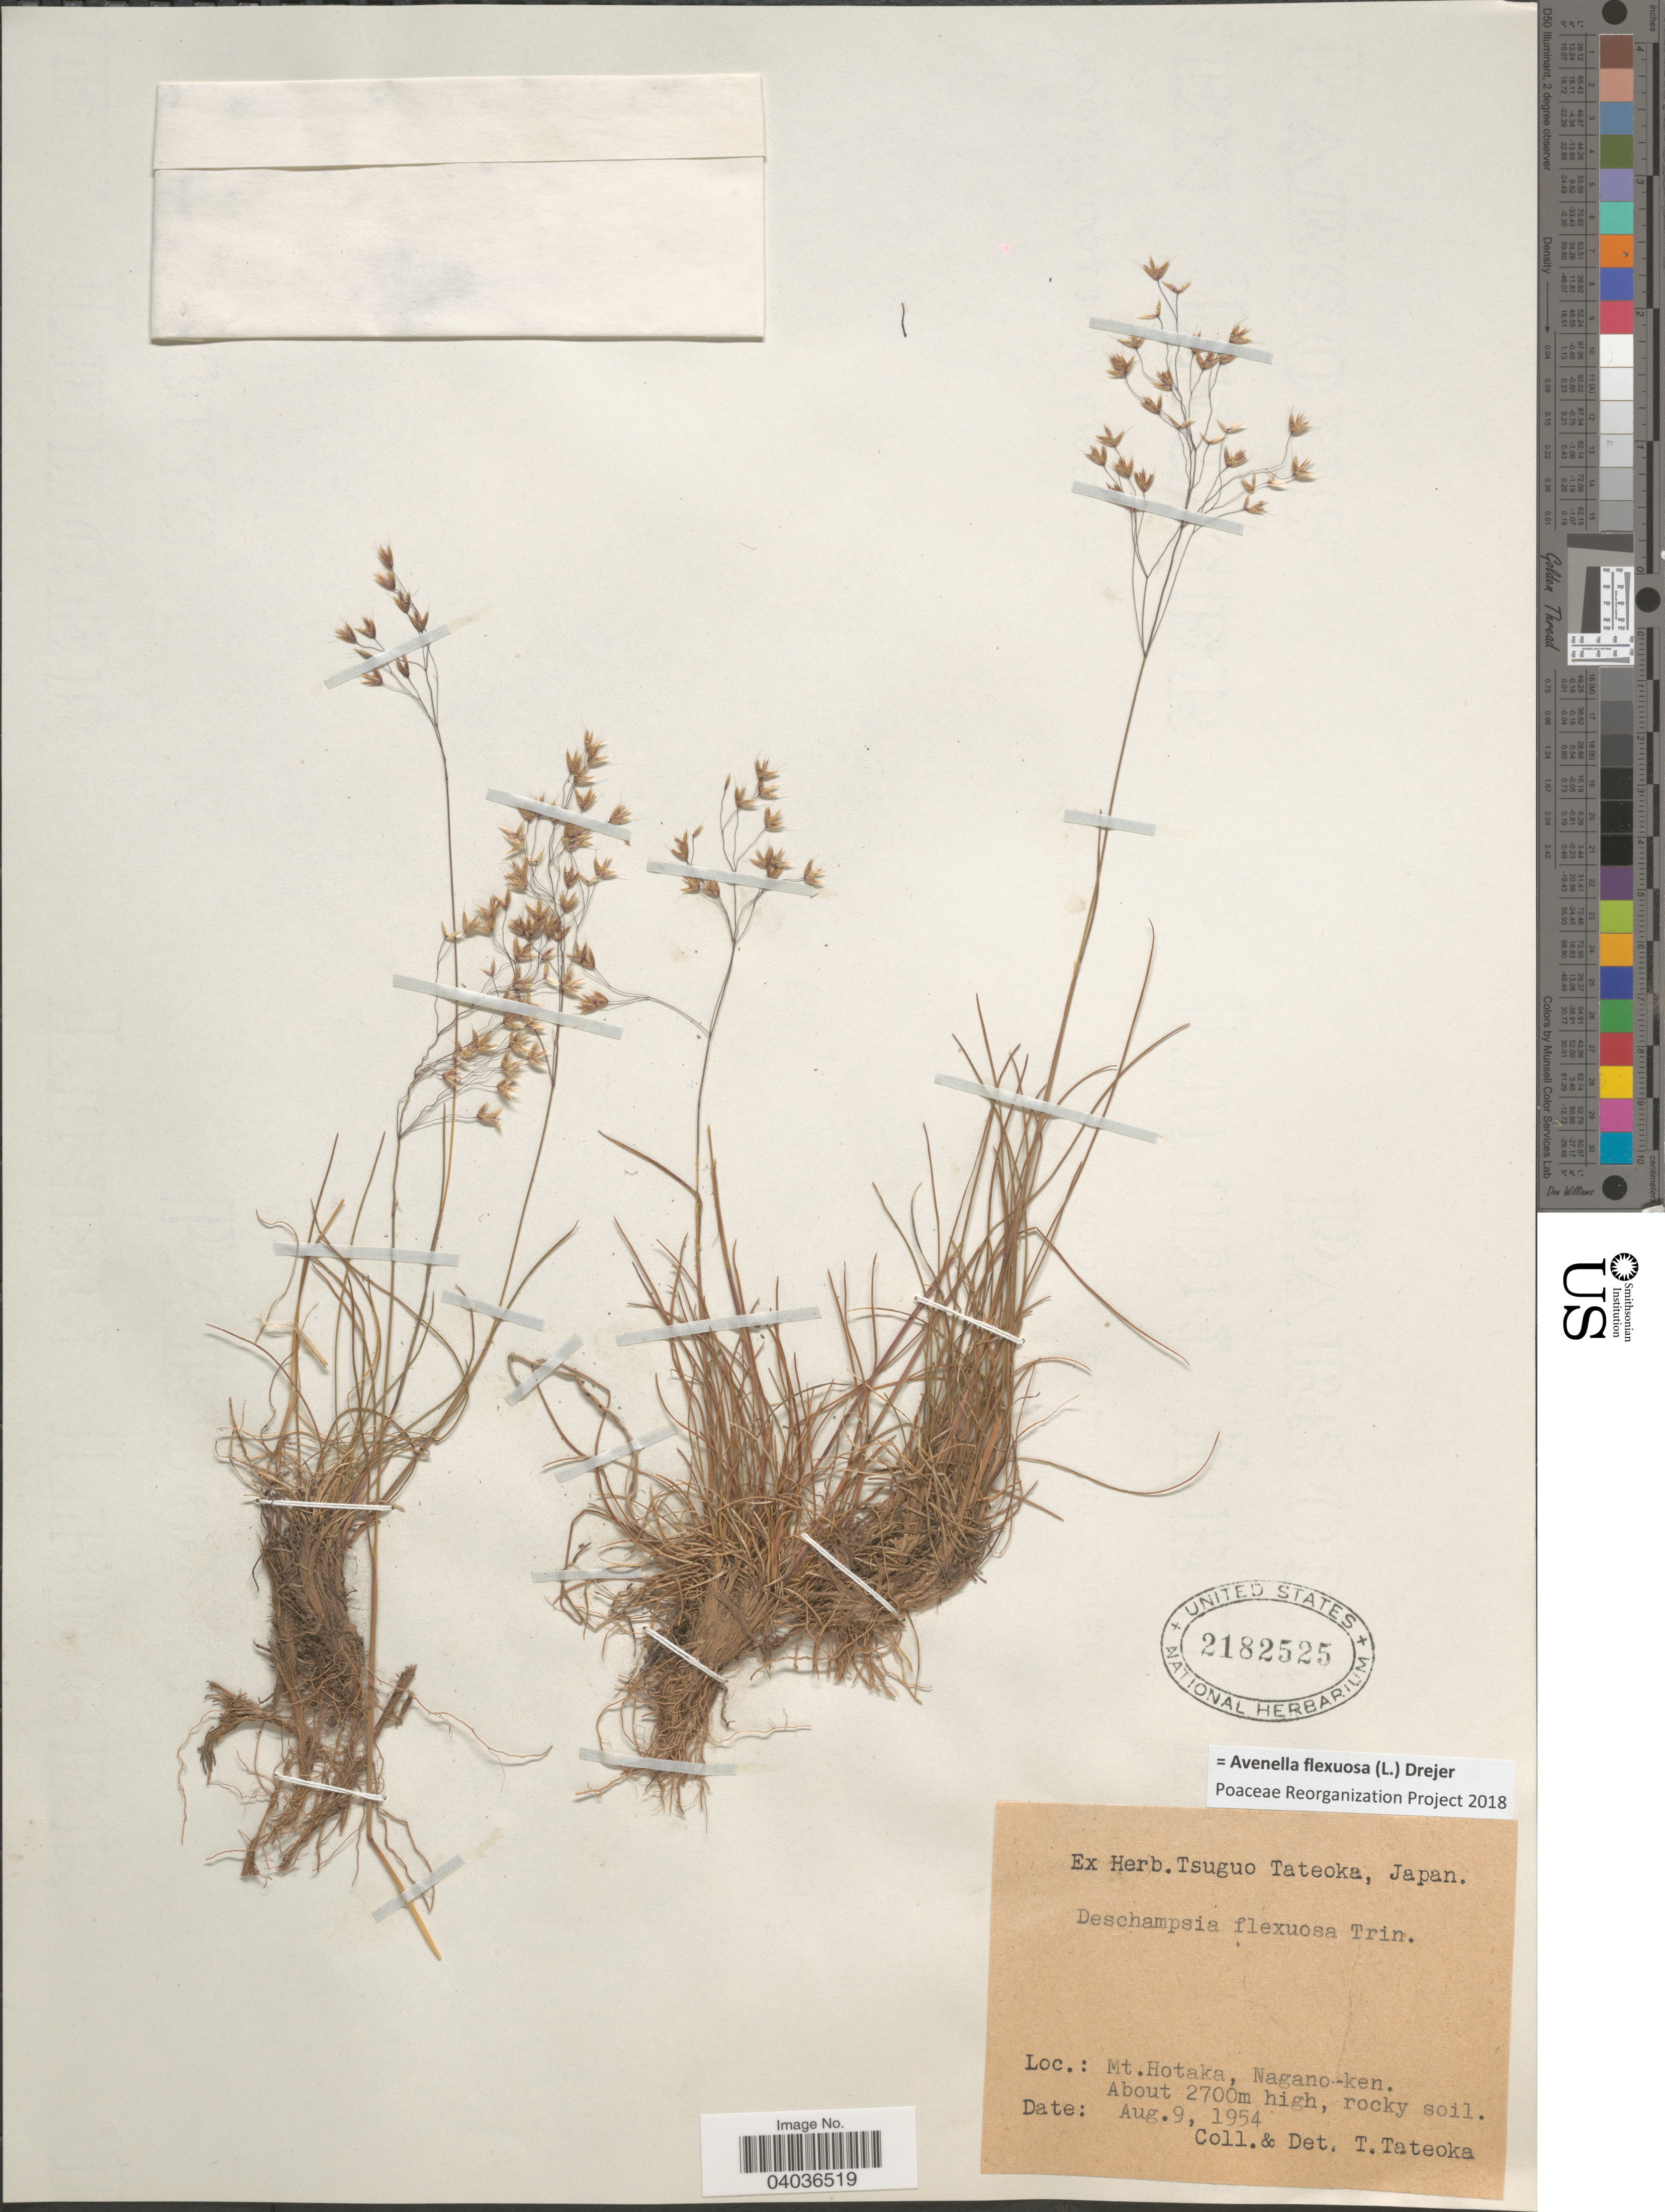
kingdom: Plantae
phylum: Tracheophyta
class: Liliopsida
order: Poales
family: Poaceae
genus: Avenella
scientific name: Avenella flexuosa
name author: (L.) Drejer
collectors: T. Tateoka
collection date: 1954-08-09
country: Japan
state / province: Nagano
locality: Mt. Hotaka, Nagano-ken.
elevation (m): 2700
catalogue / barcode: US 2182525